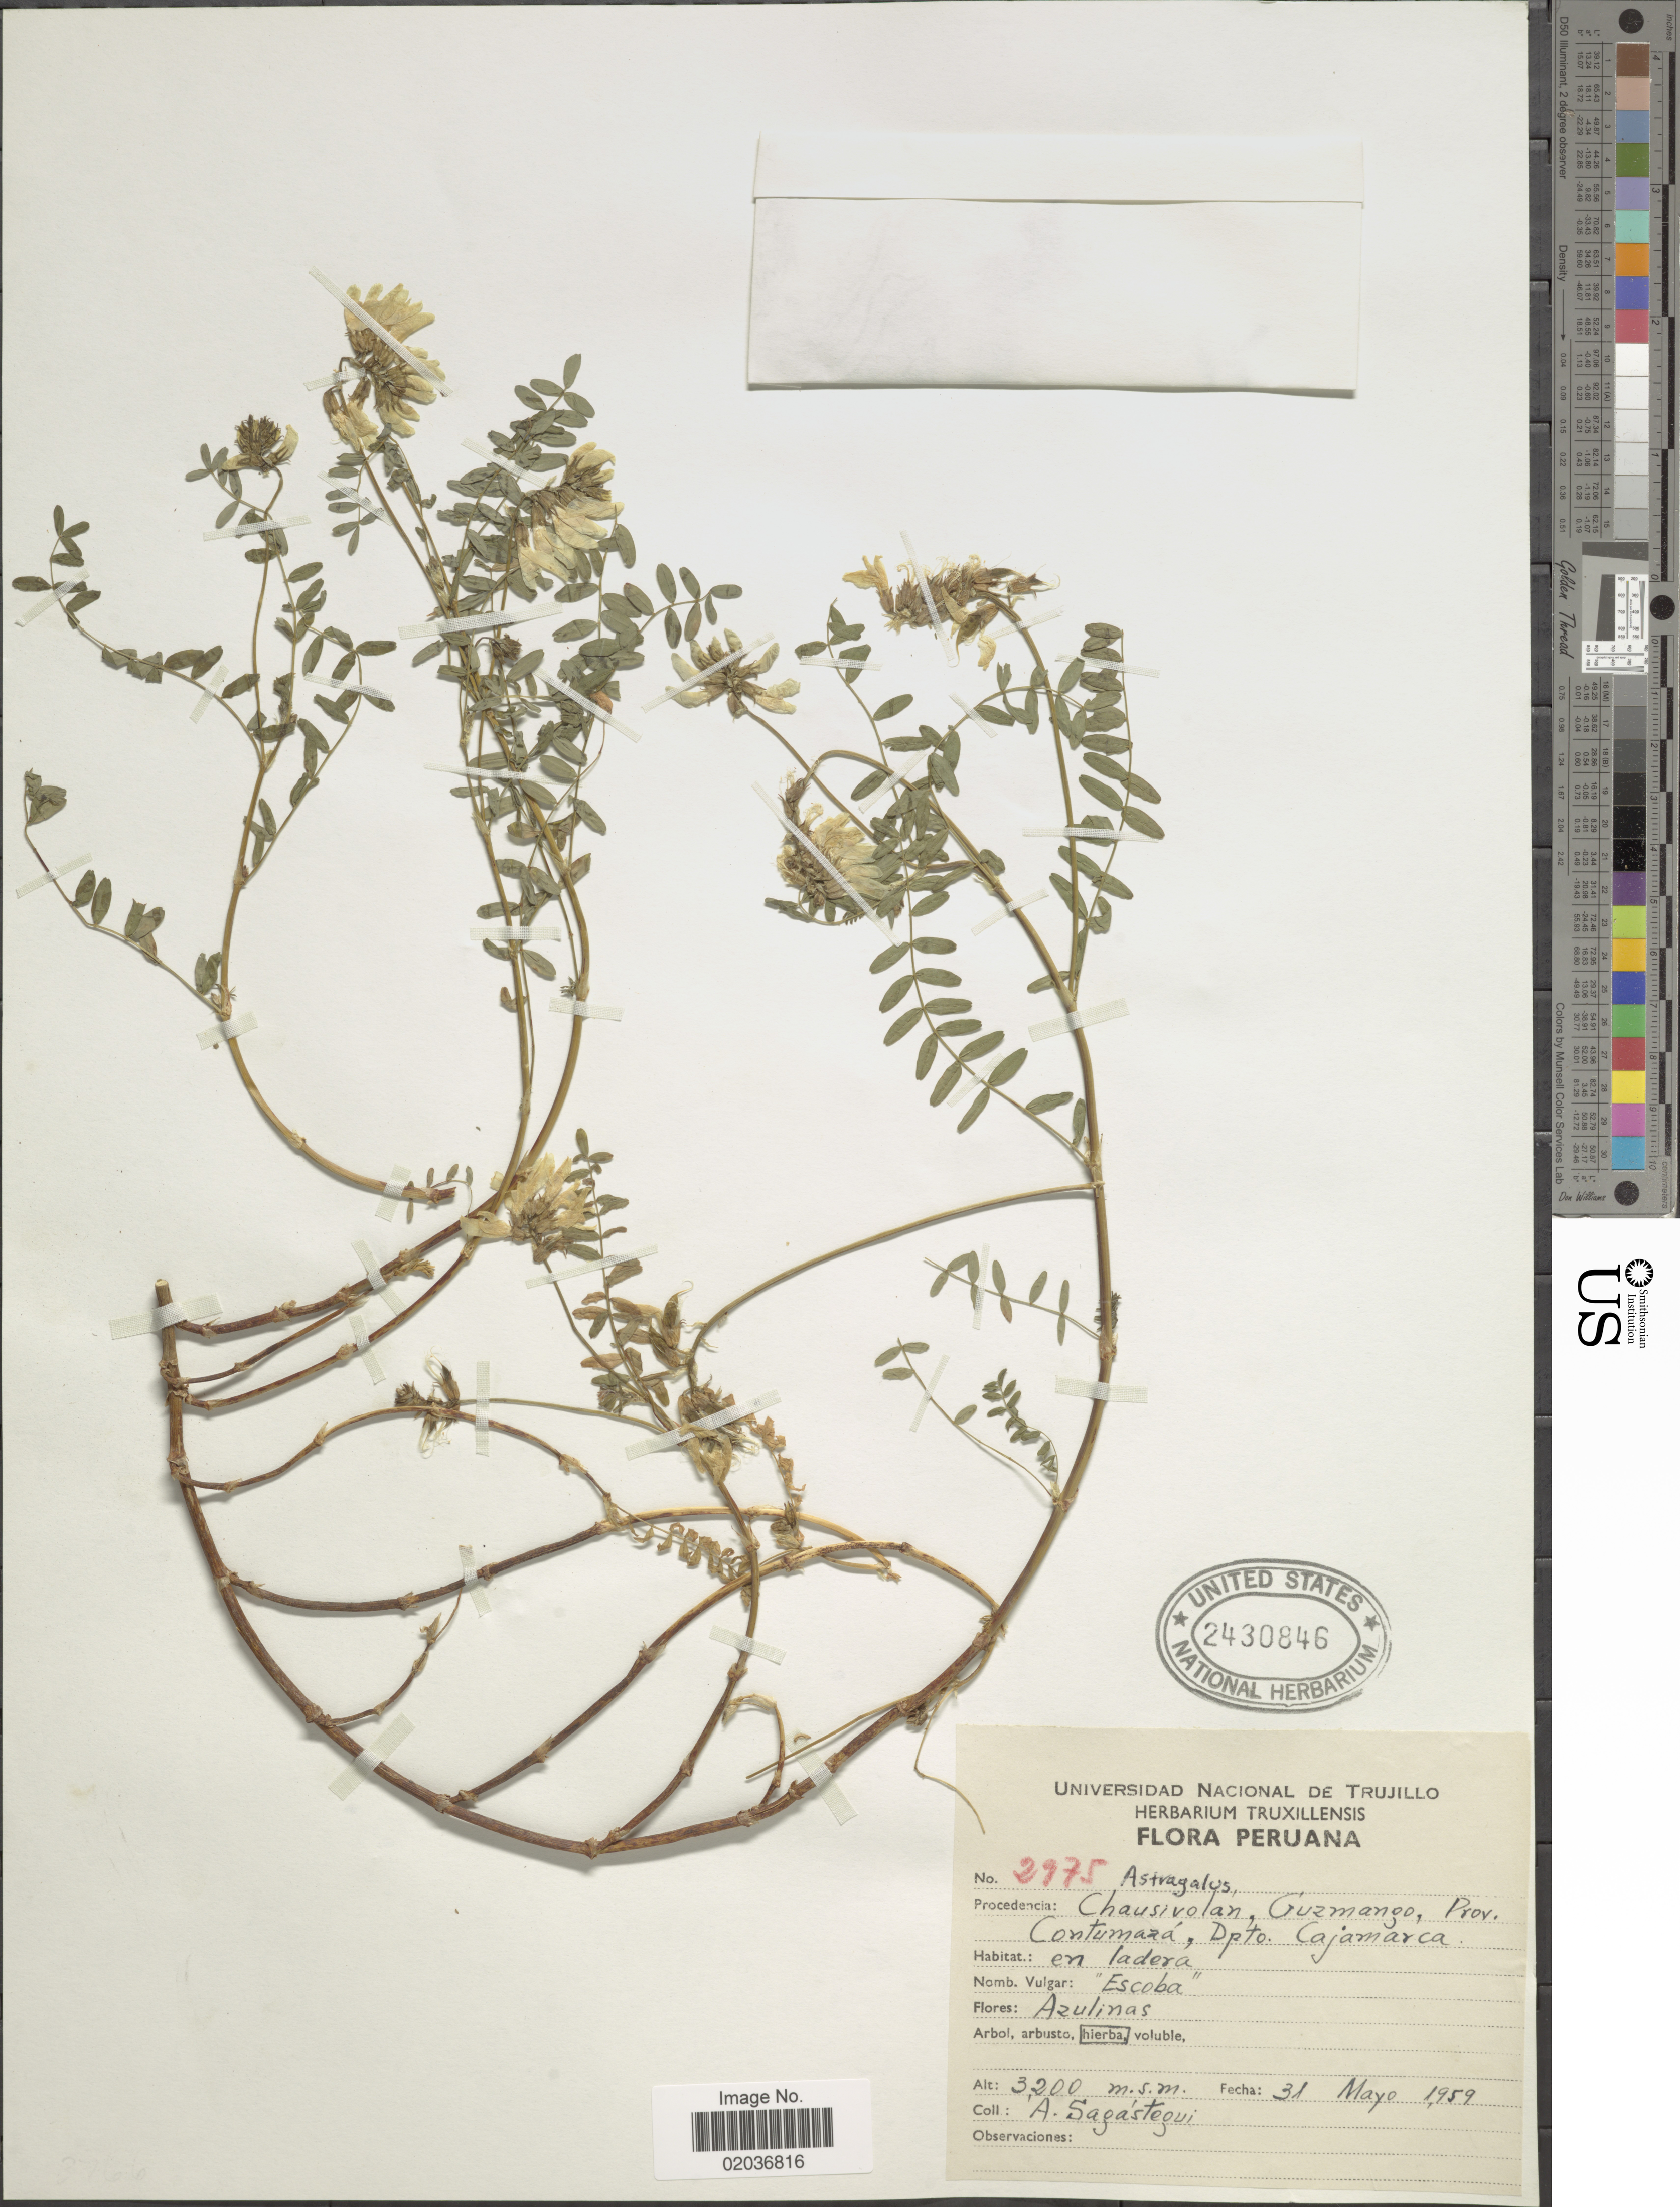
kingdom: Plantae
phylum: Tracheophyta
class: Magnoliopsida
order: Fabales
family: Fabaceae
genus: Astragalus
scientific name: Astragalus sp.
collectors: A. Sagástequi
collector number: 2975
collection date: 1959-05-31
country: Peru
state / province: Cajamarca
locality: Chausivolanm Guzmanzo, Prov. Contumazá, Dpto Cajamarca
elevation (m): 3200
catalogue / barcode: US 2430846